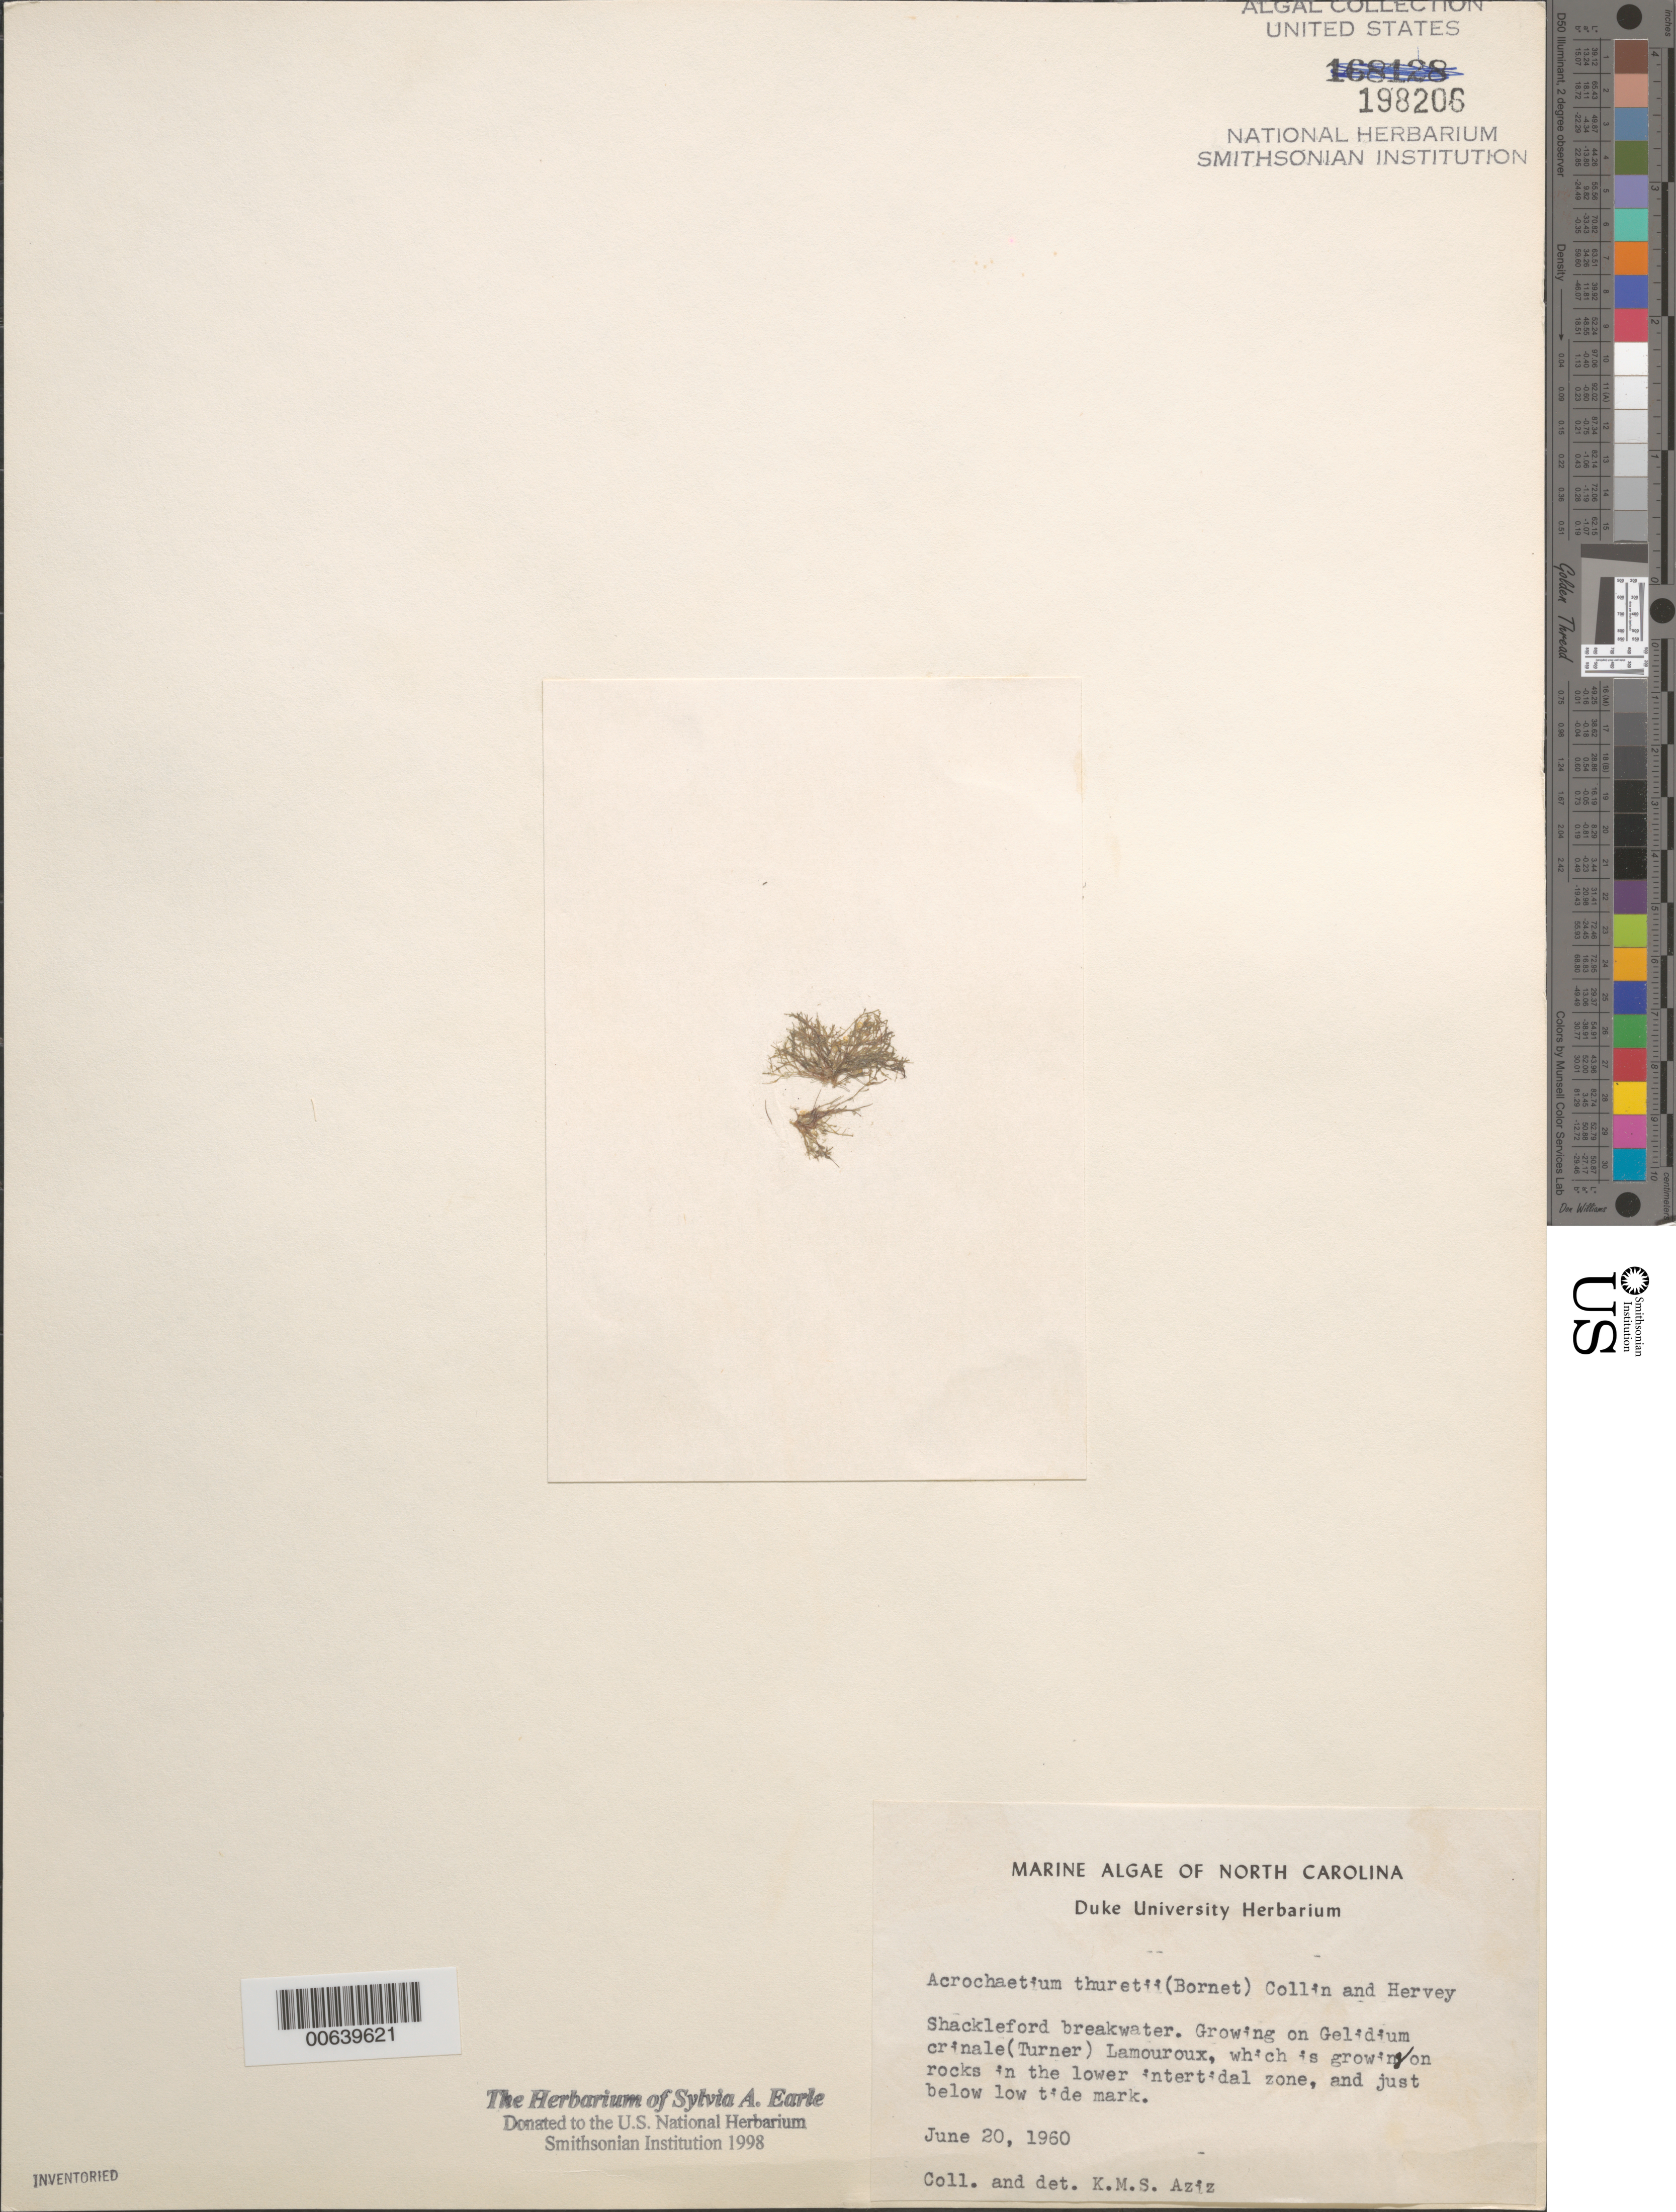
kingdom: Plantae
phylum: Rhodophyta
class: Florideophyceae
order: Acrochaetiales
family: Acrochaetiaceae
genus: Acrochaetium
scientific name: Acrochaetium thuretii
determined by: Aziz, K. M. S.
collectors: K. M. Aziz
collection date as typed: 20 Jun 1960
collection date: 1960-06-20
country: United States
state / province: North Carolina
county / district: Carteret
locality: Shackleford breakwater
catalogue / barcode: US 198206